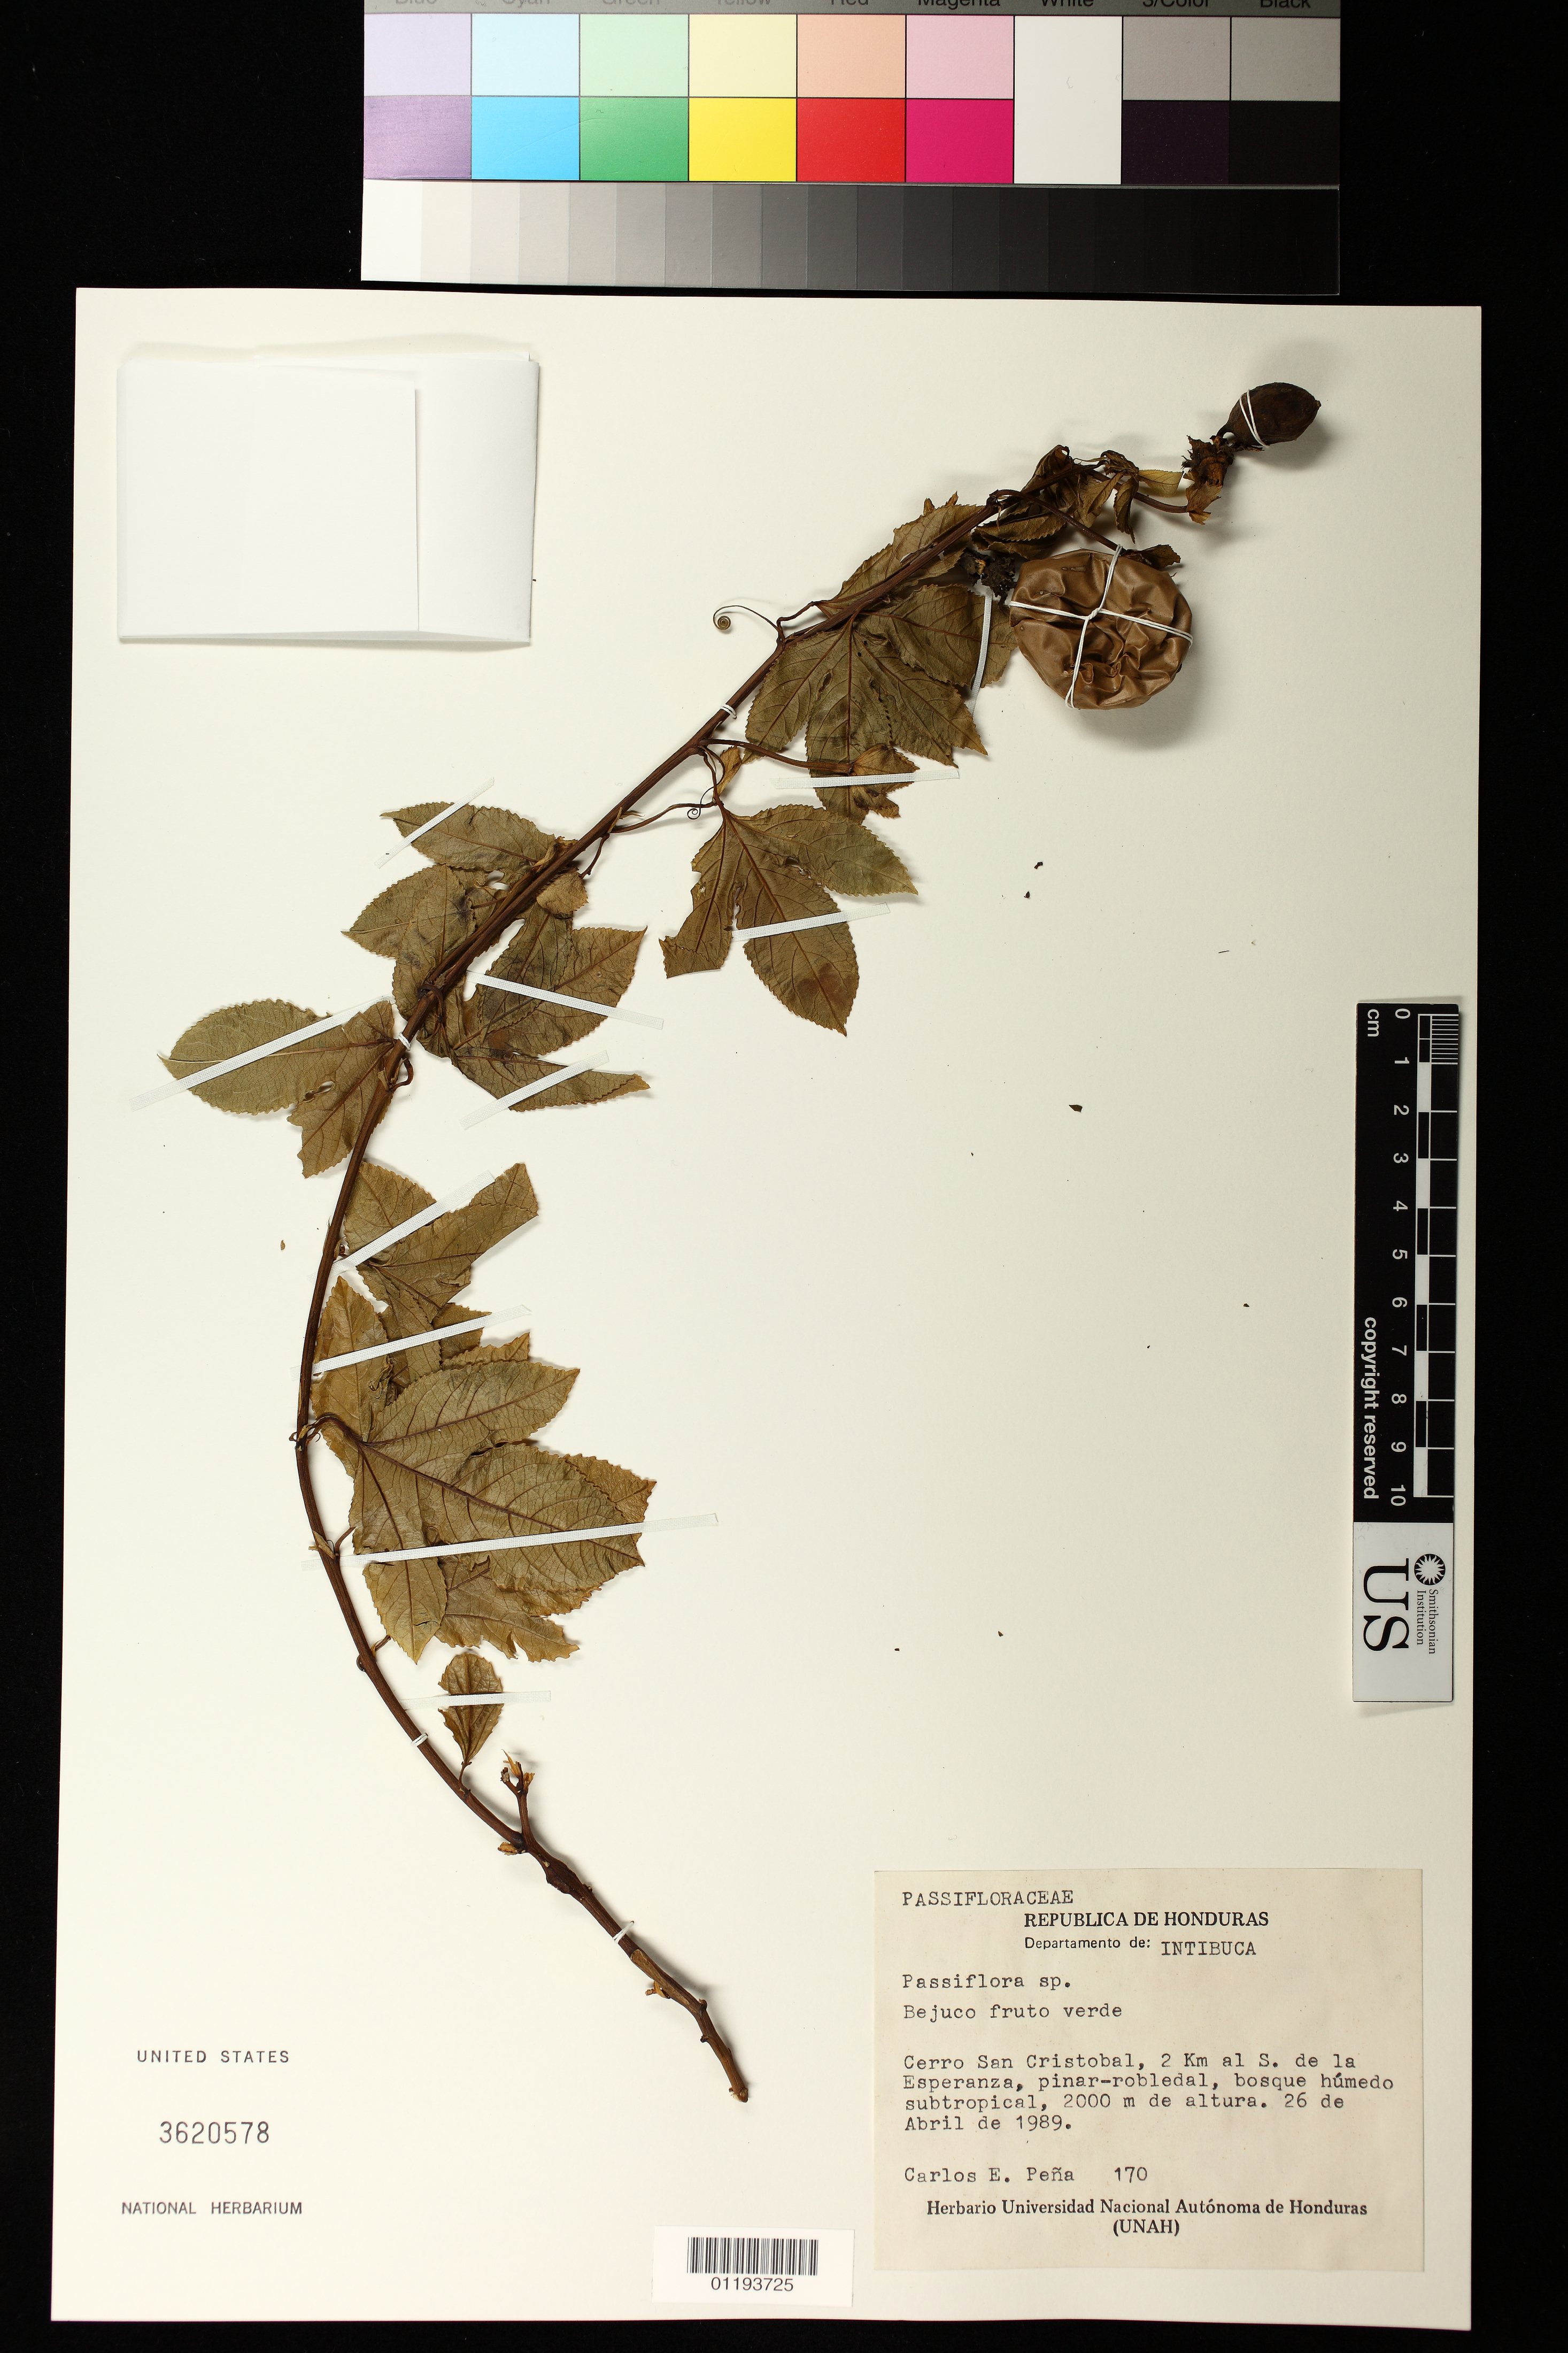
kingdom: Plantae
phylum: Tracheophyta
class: Magnoliopsida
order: Malpighiales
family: Passifloraceae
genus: Passiflora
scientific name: Passiflora edulis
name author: Sims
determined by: MacDougal, John M.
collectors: C. E. Peña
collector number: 170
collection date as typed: Apr 26 1989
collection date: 1989-04-26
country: Honduras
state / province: Intibucá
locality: Departamento de Intibuca. Cerro San Cristobal, 2 km al S. de la Esperanza.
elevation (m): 2000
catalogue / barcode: US 3620578